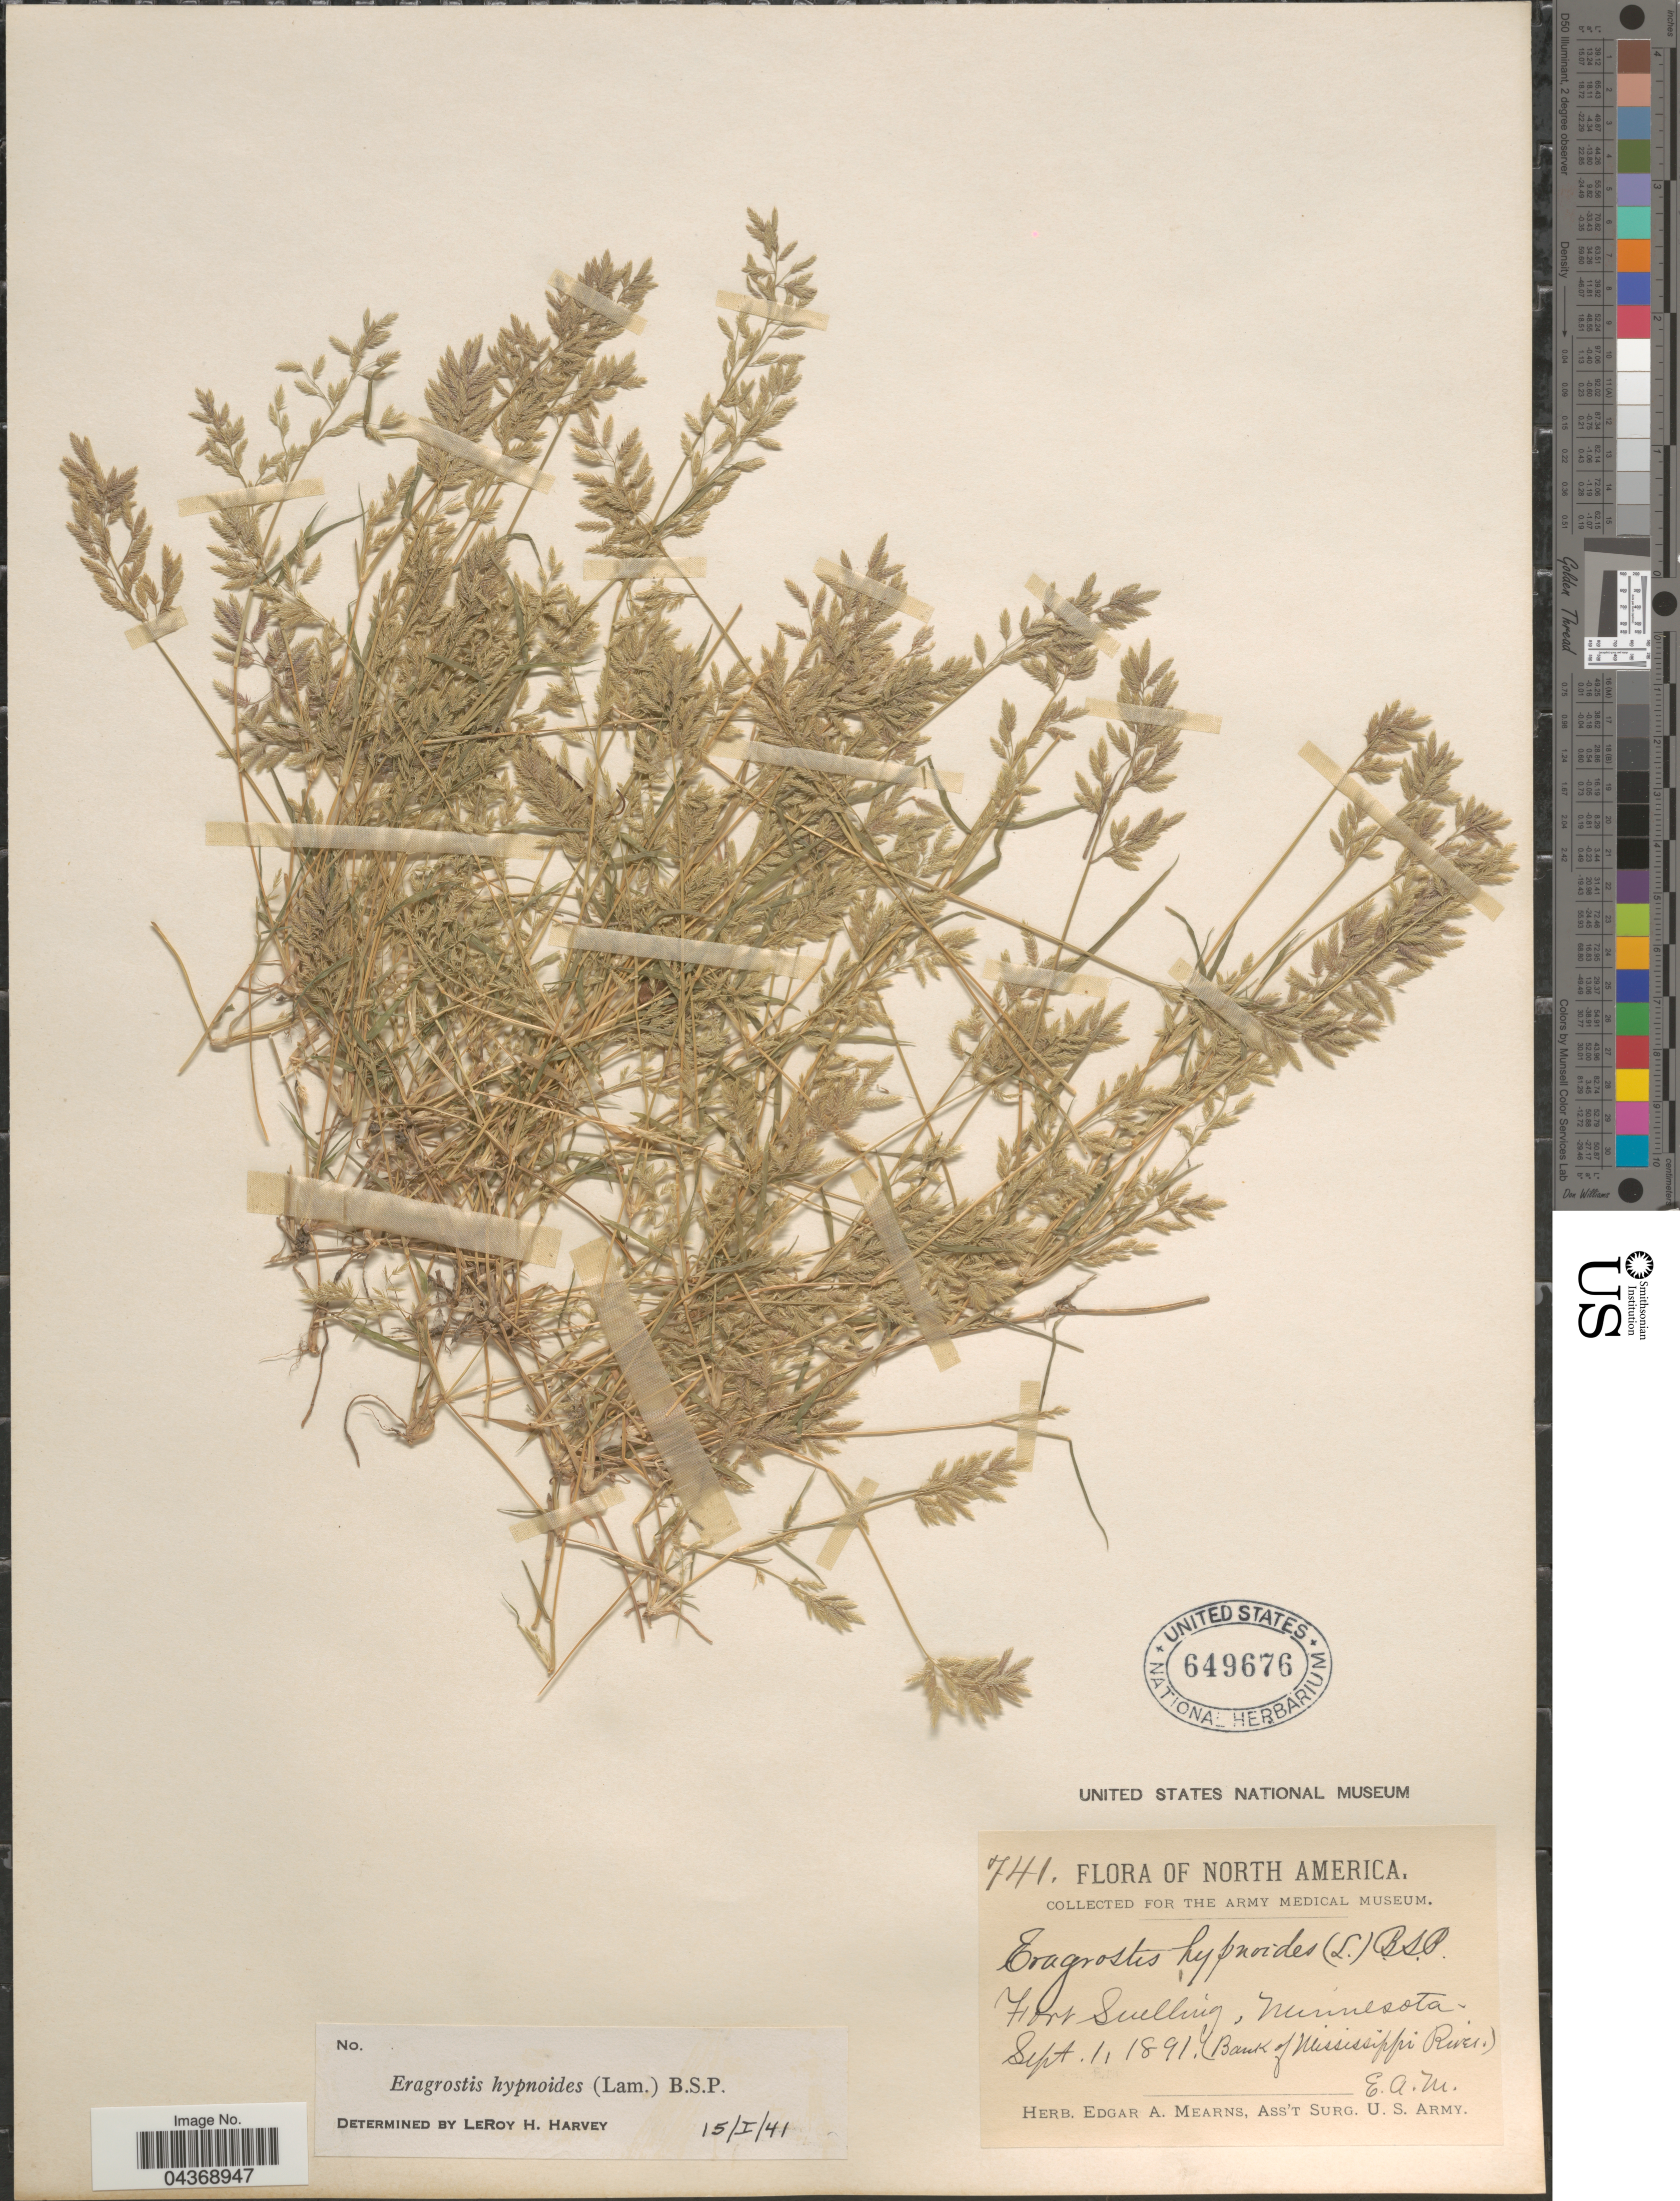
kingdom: Plantae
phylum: Tracheophyta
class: Liliopsida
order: Poales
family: Poaceae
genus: Eragrostis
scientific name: Eragrostis intermedia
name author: Hitchc.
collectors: E. A. Mearns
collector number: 741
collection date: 1891-09-01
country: United States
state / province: Minnesota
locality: Fort Snelling. (Bank of Mississippi River.).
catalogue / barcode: US 649676